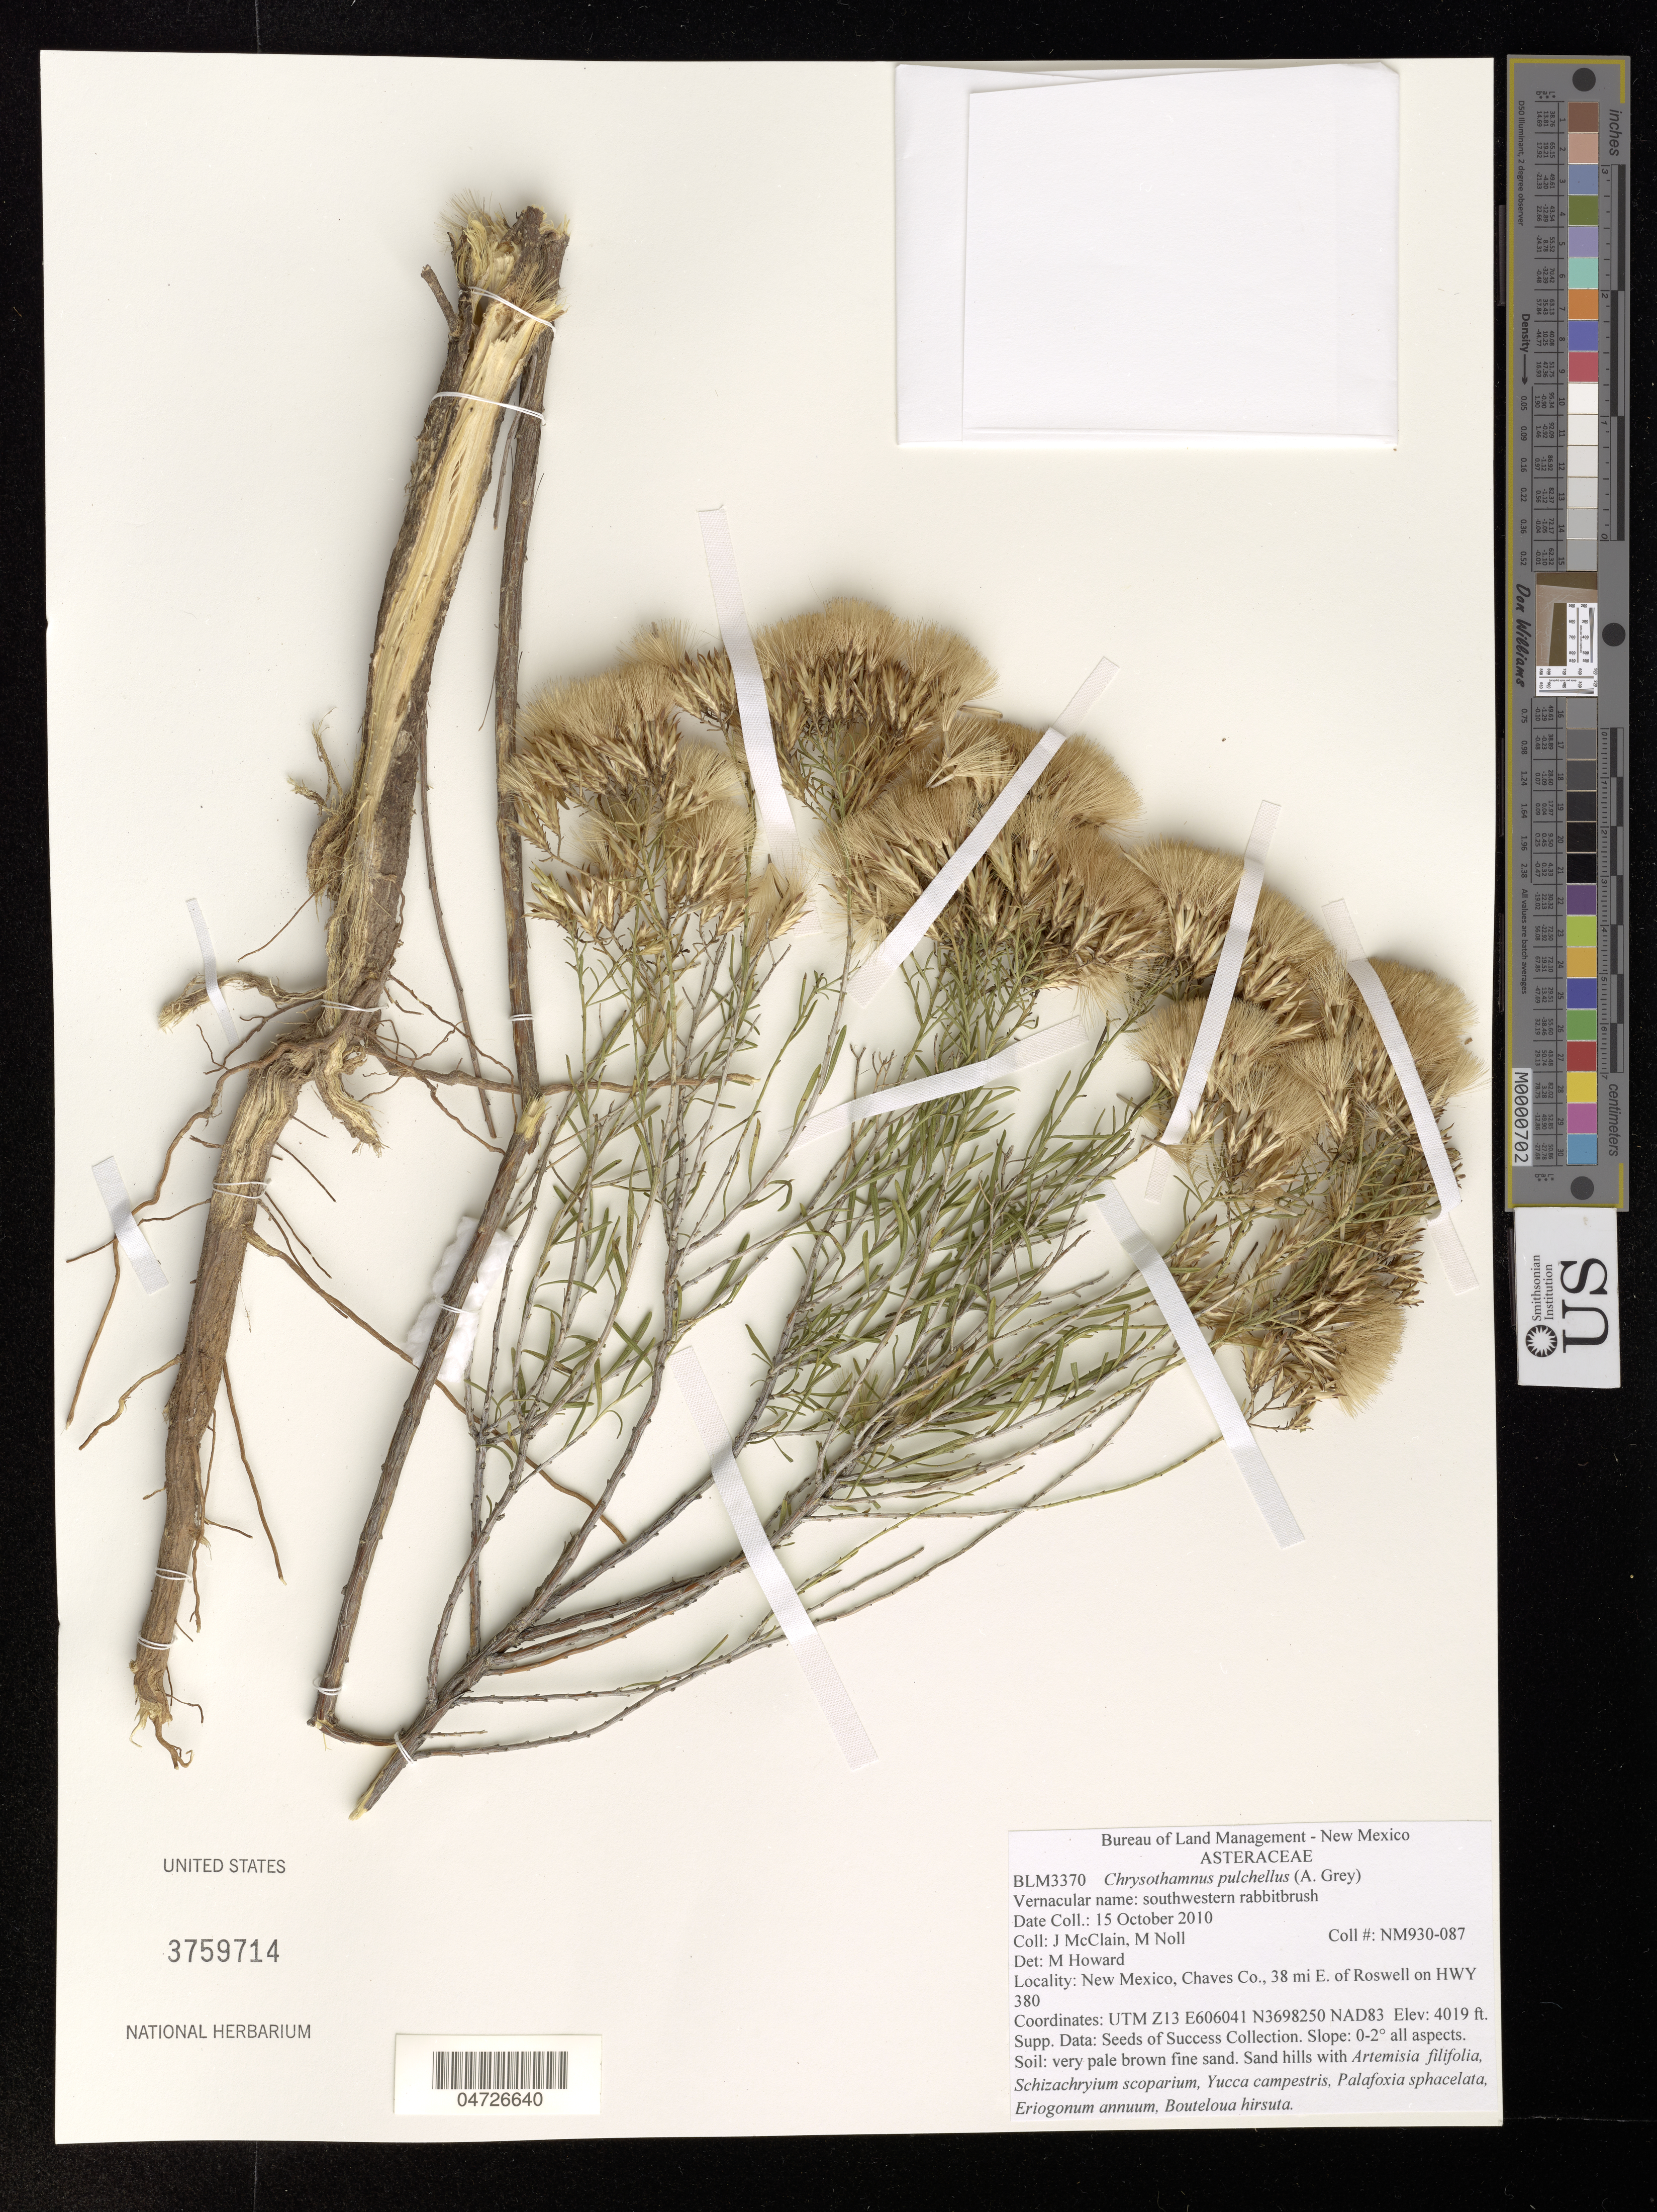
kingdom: Plantae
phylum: Tracheophyta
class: Magnoliopsida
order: Asterales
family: Asteraceae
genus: Chrysothamnus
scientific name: Chrysothamnus pulchellus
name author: (A. Gray) Greene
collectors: J. McClain & M. Noll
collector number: NM930-087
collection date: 2010-10-15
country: United States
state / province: New Mexico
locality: Chaves Co., 38 mi E. of Roswell on HWY 380.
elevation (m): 1225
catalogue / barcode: US 3759714